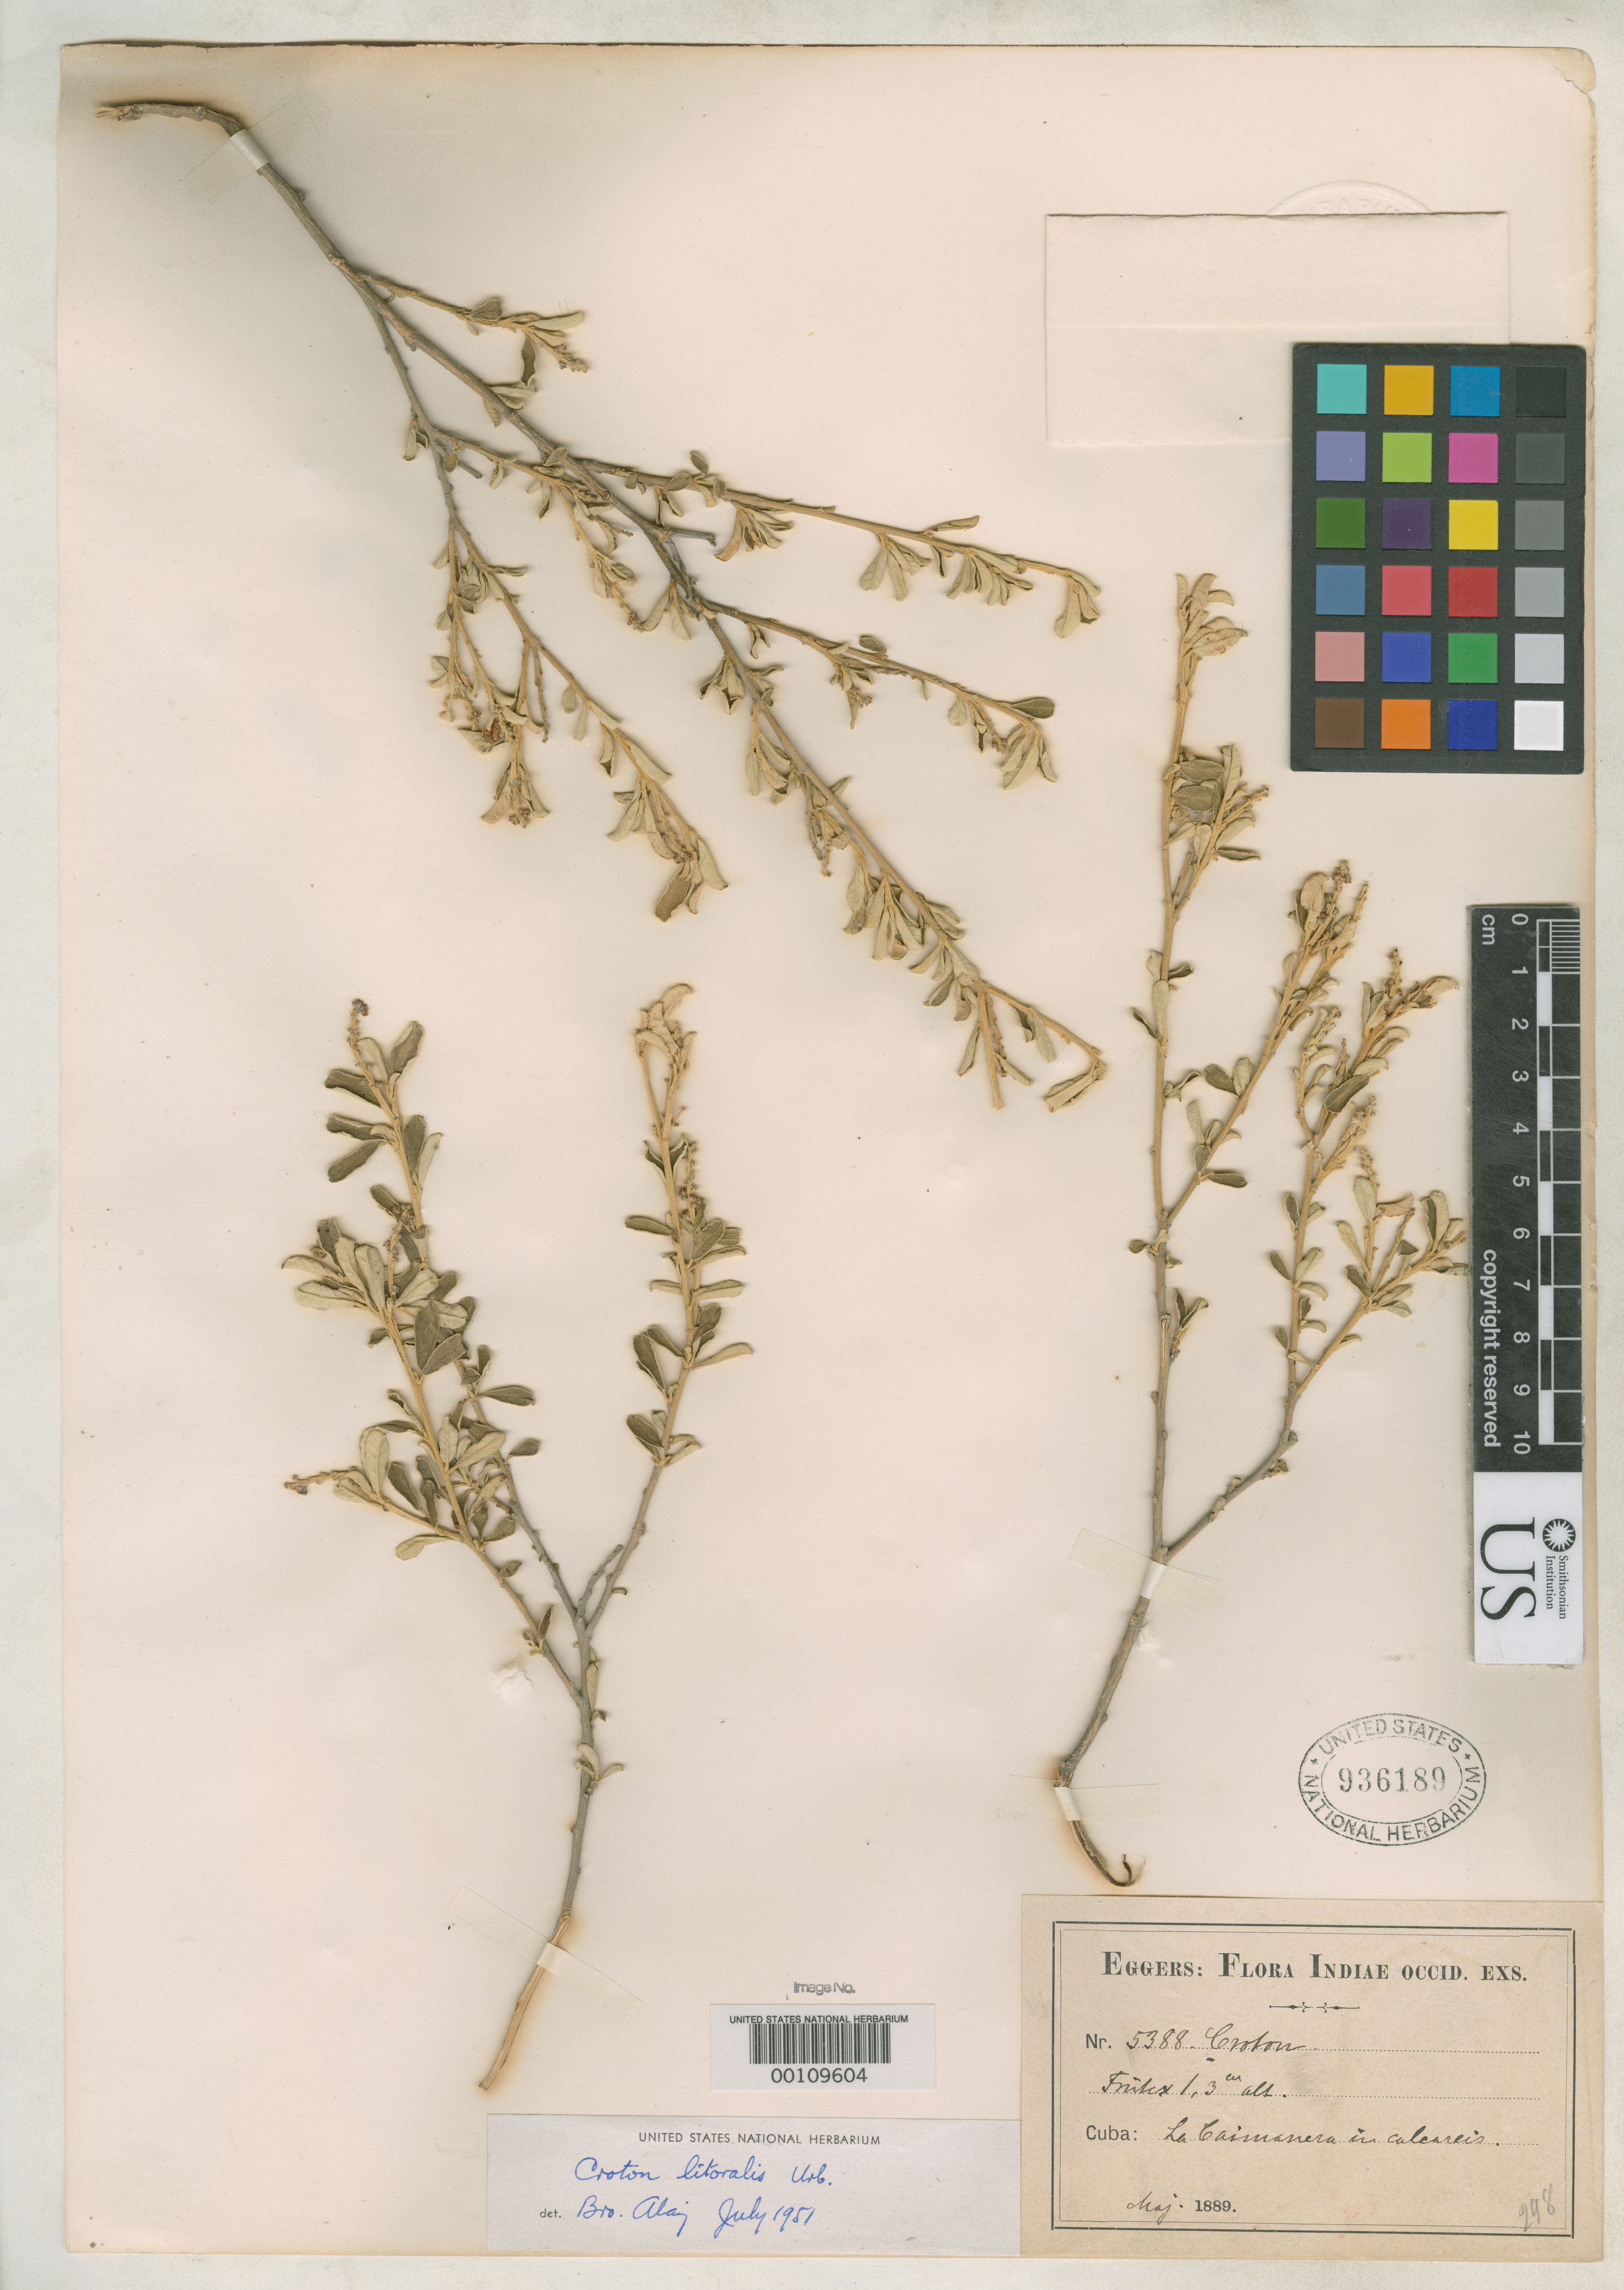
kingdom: Plantae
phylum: Tracheophyta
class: Magnoliopsida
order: Malpighiales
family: Euphorbiaceae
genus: Croton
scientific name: Croton litoralis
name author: Urb.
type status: Isotype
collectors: H. F. A. von Eggers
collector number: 5388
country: Cuba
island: Greater Antilles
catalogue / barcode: US 936189